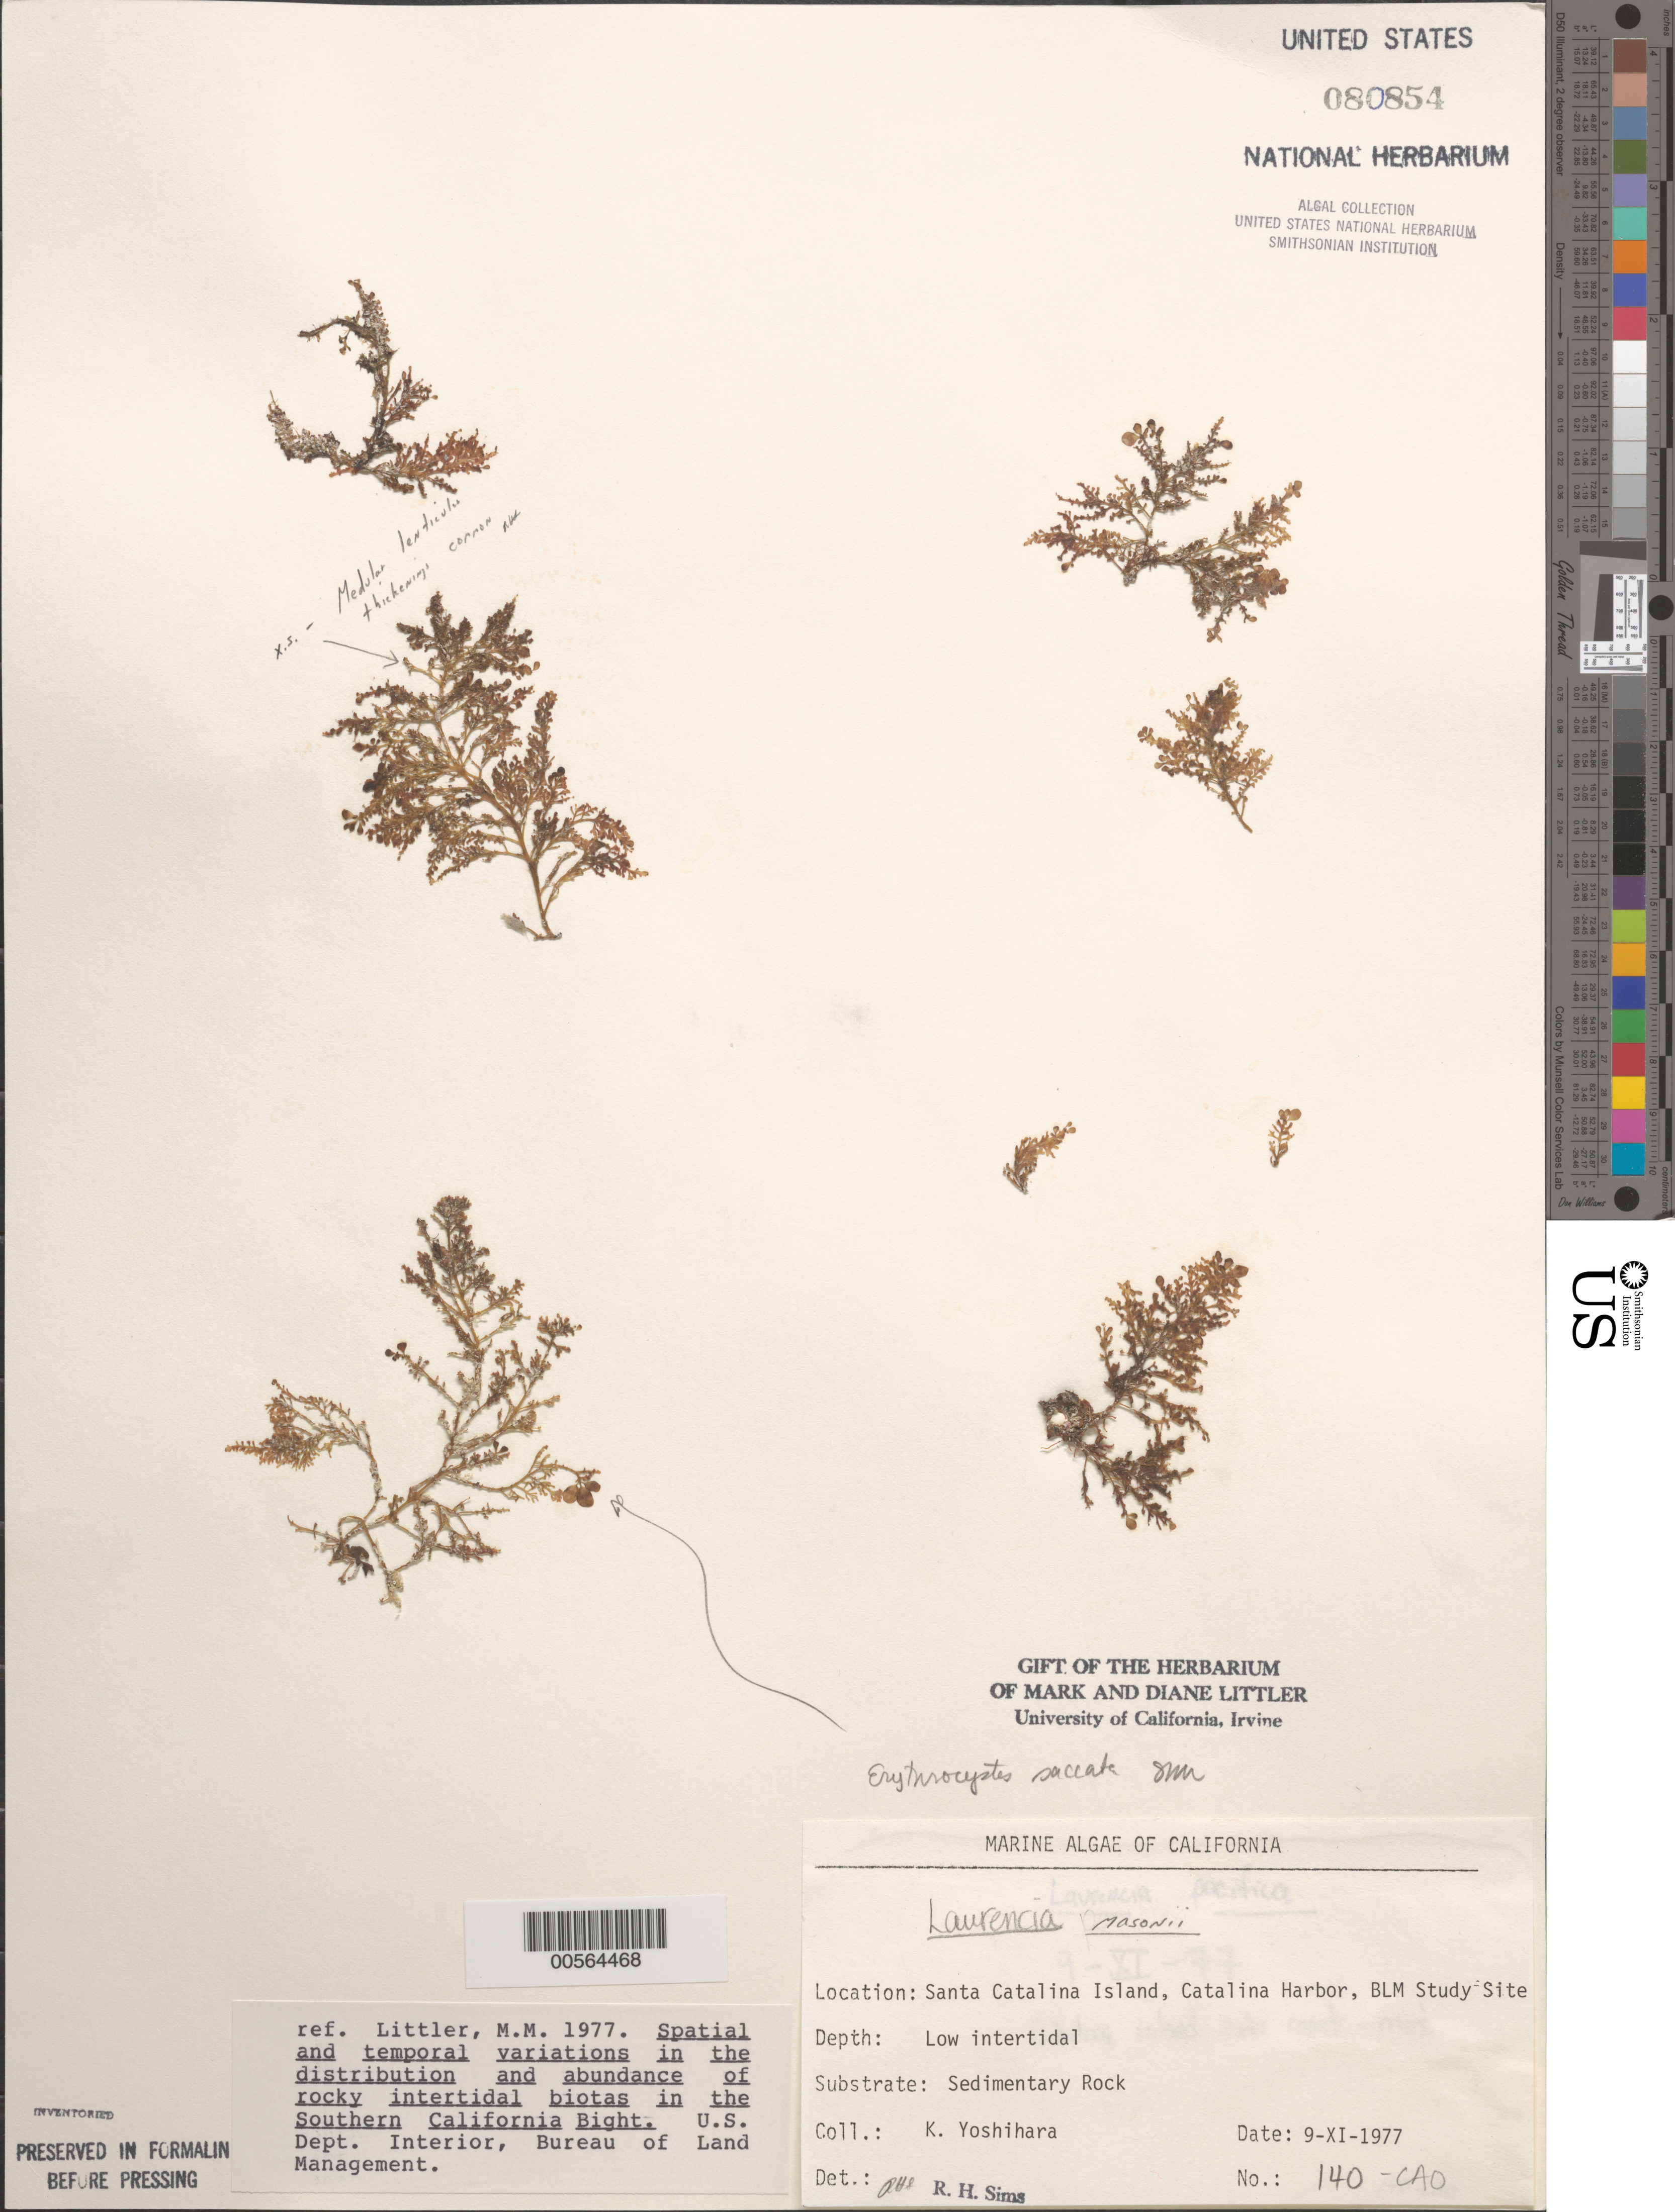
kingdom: Plantae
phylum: Rhodophyta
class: Florideophyceae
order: Ceramiales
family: Rhodomelaceae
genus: Laurencia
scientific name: Laurencia masonii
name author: Setch. & N.L. Gardner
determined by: Sims, Robert H.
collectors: K. Yoshihara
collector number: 140-cao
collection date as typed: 09 Nov 1977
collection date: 1977-11-09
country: United States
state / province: California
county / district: Los Angeles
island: Santa Catalina Island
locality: West side of Catalina Harbor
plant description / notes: BLM-SOCALBIGHT Rocky Intertidal Survey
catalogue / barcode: US 80854